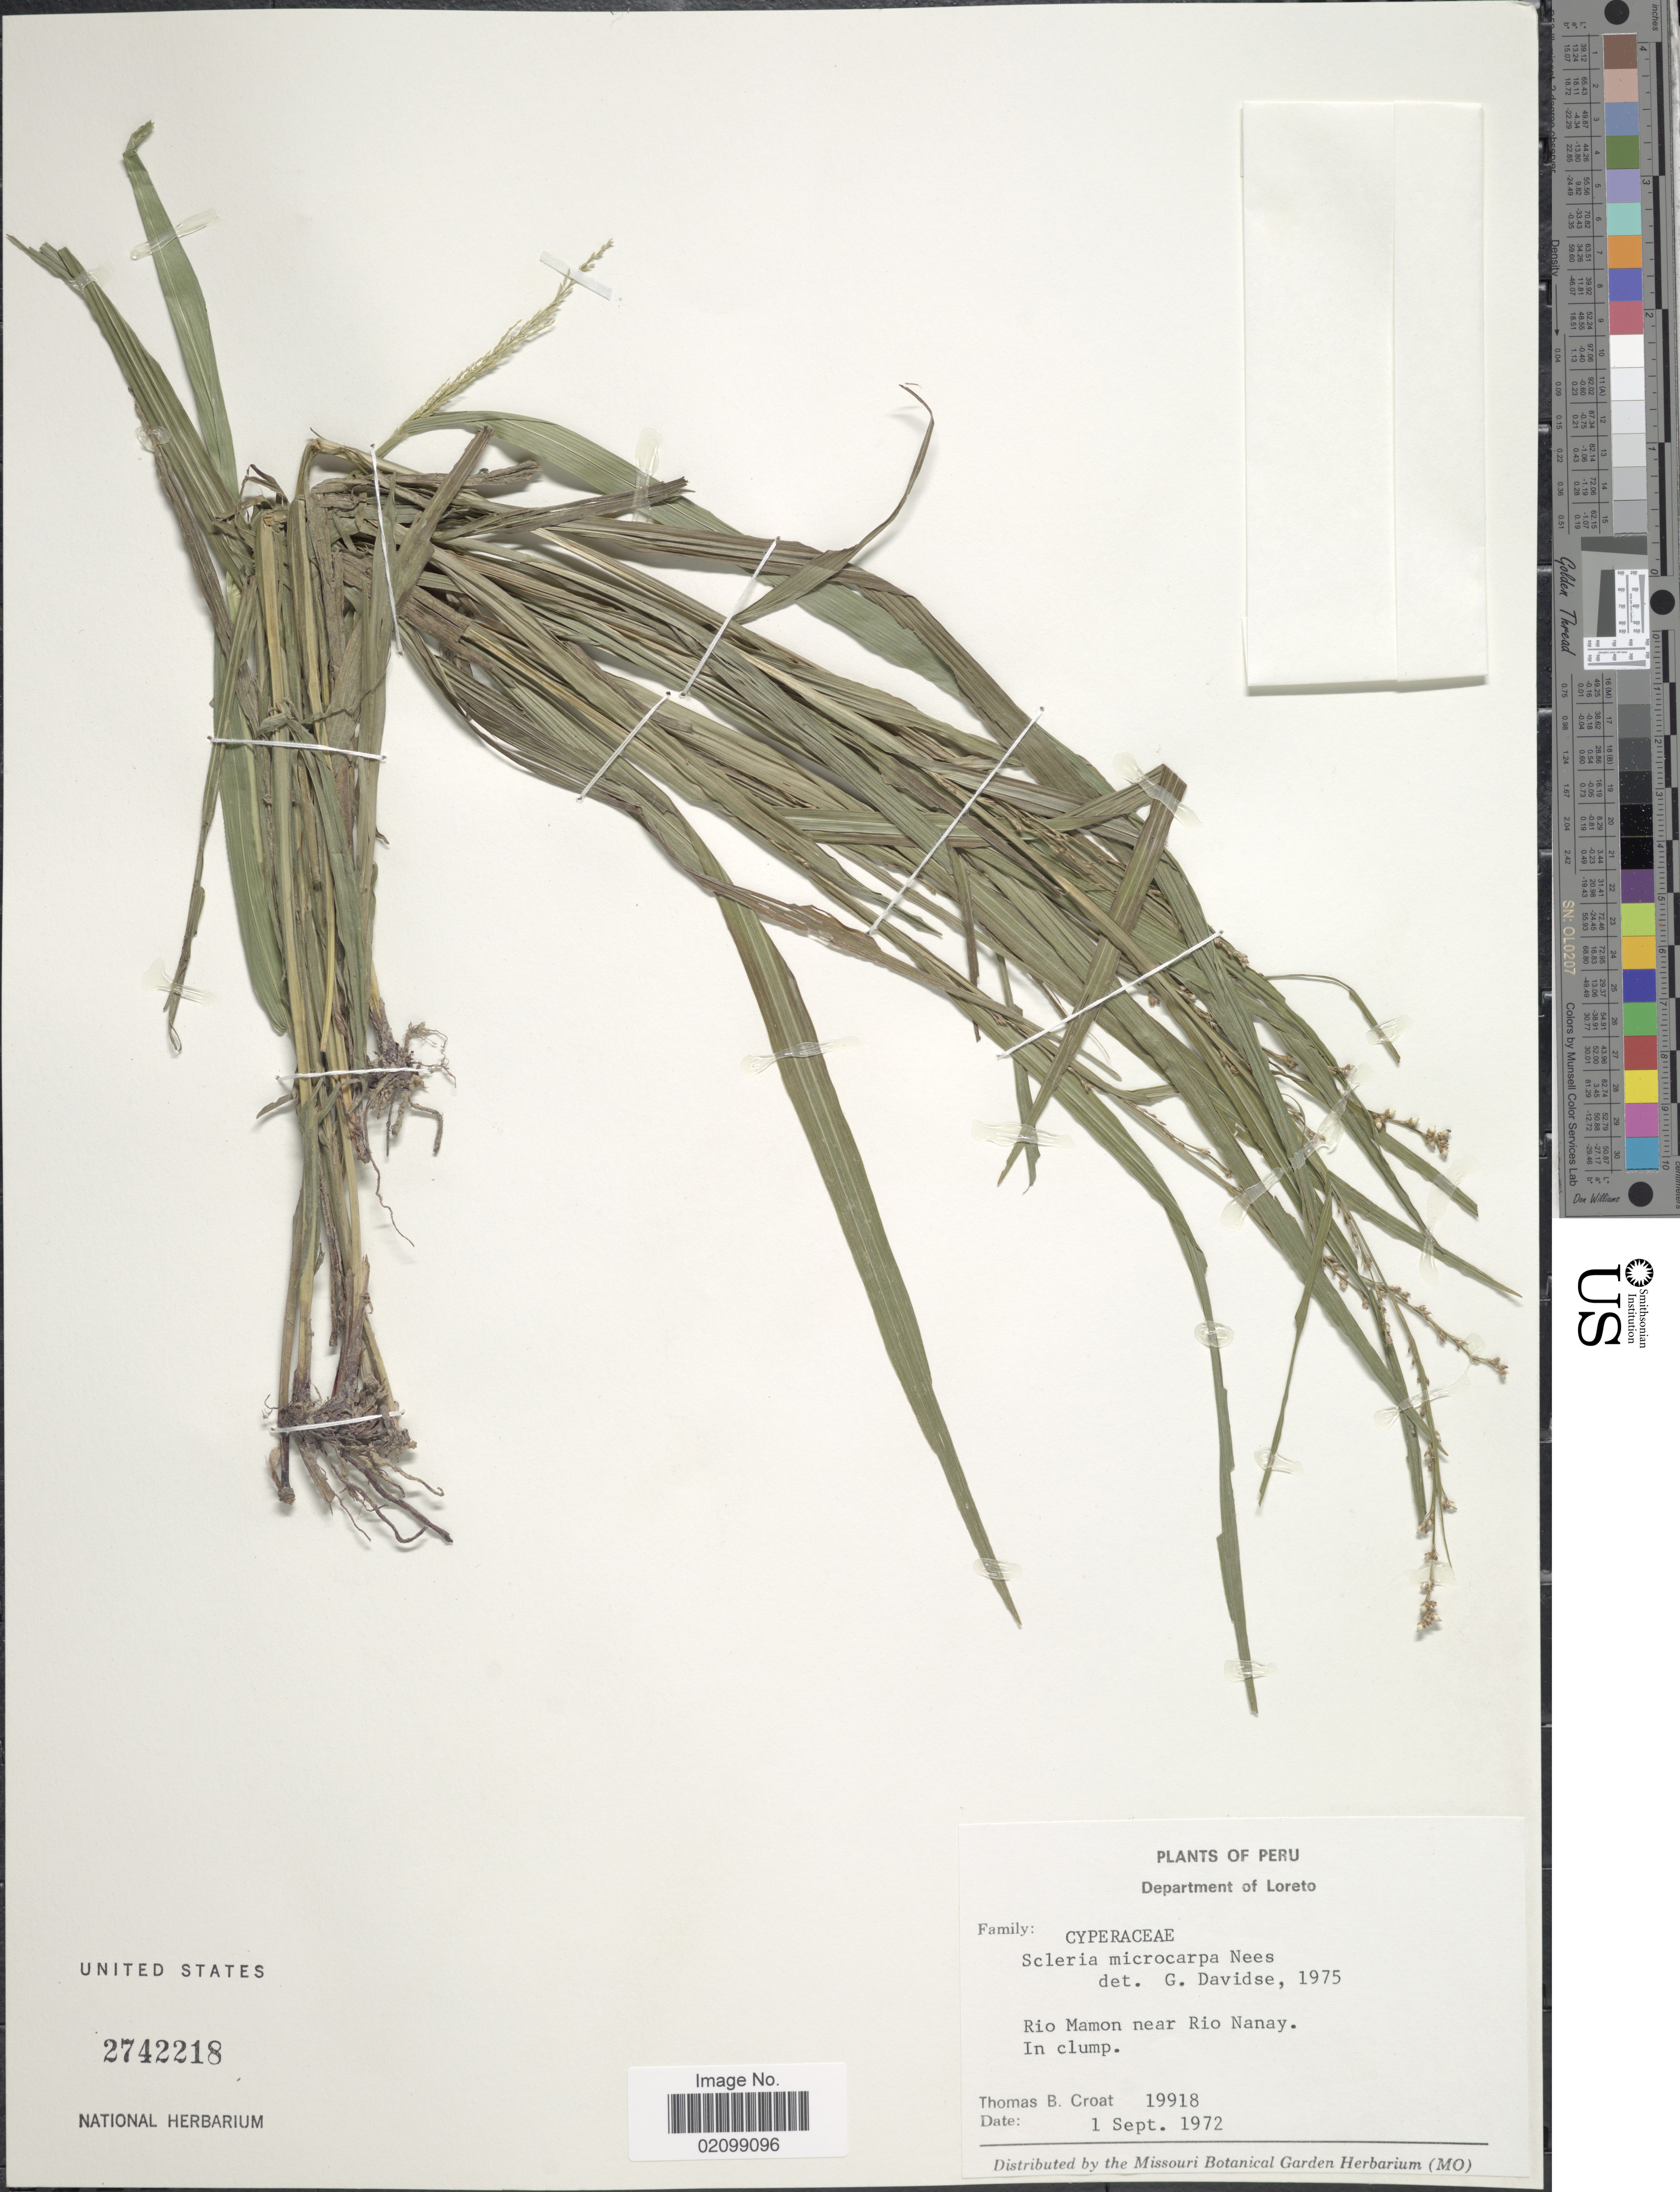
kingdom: Plantae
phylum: Tracheophyta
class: Liliopsida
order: Poales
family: Cyperaceae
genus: Scleria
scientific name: Scleria microcarpa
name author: Nees ex Kunth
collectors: T. B. Croat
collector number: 19918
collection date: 1972-09-01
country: Peru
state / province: Loreto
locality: Department of Loreto, Rio Mamon near Rio Nanay.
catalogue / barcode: US 2742218